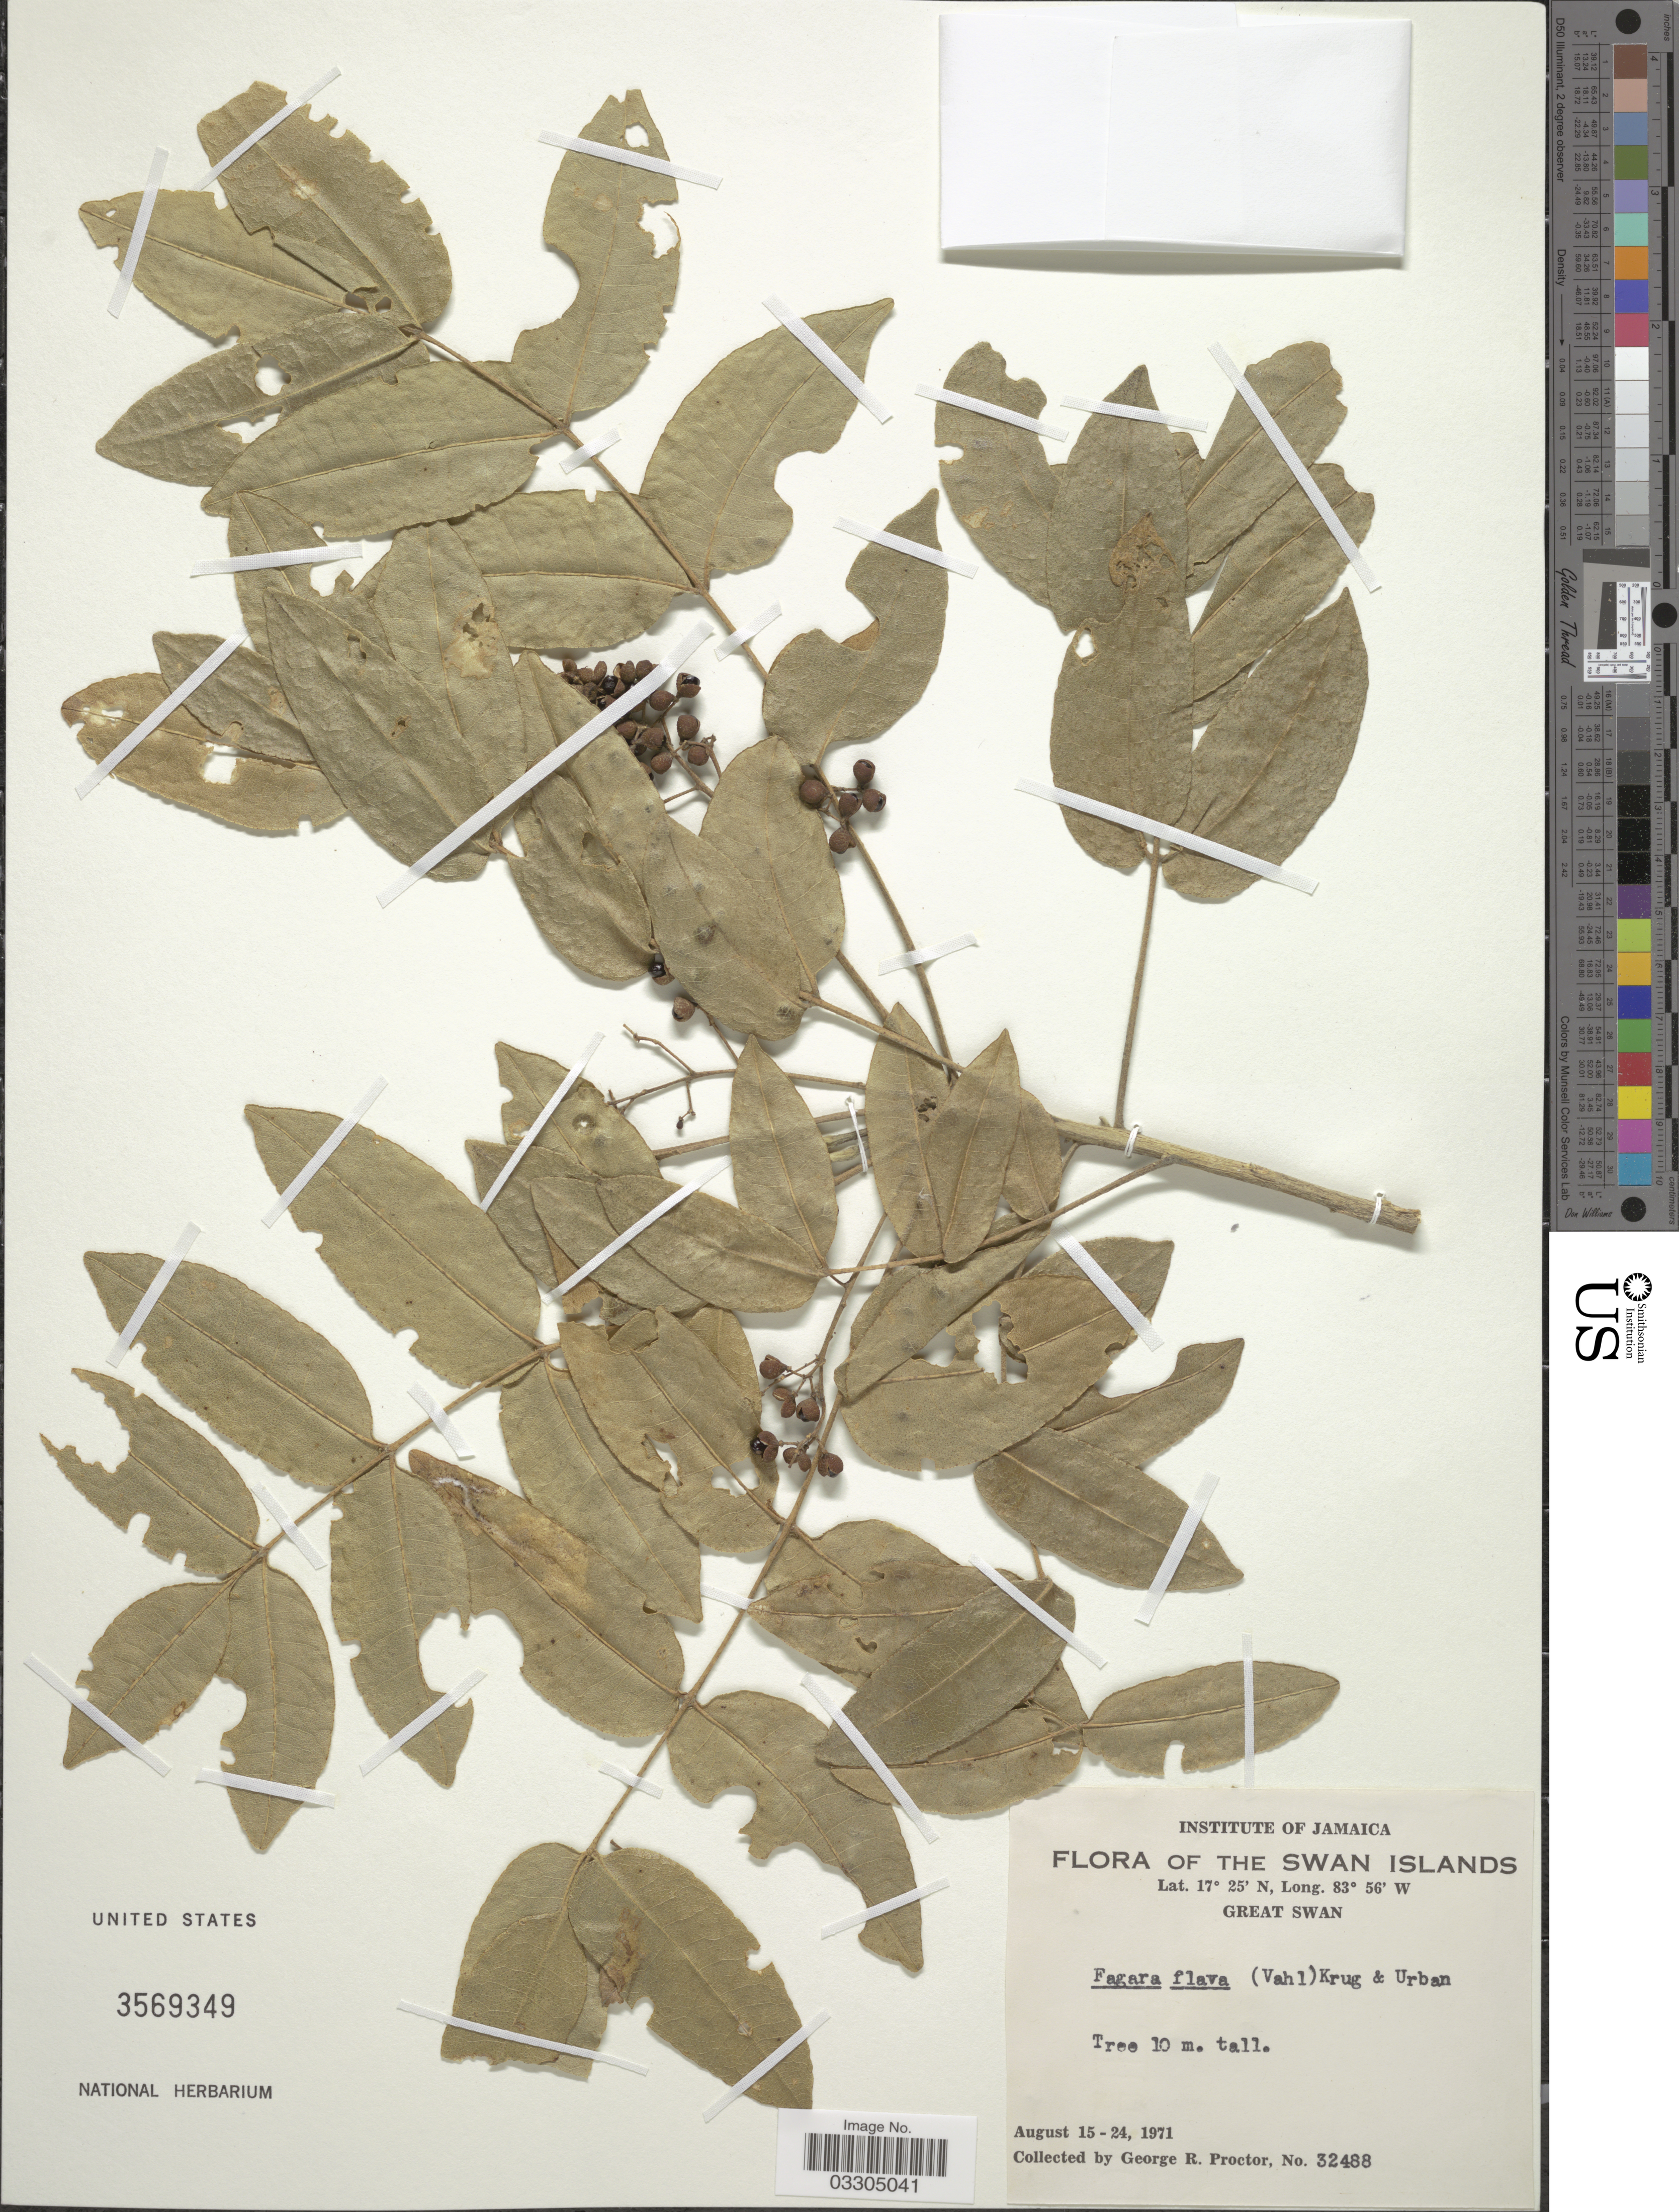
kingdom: Plantae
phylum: Tracheophyta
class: Magnoliopsida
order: Sapindales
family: Rutaceae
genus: Zanthoxylum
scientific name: Zanthoxylum flavum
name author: Vahl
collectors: G. R. Proctor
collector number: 32488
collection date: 1971-08-15/1971-08-24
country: Jamaica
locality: The Swan Islands. Great Swan.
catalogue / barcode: US 3569349